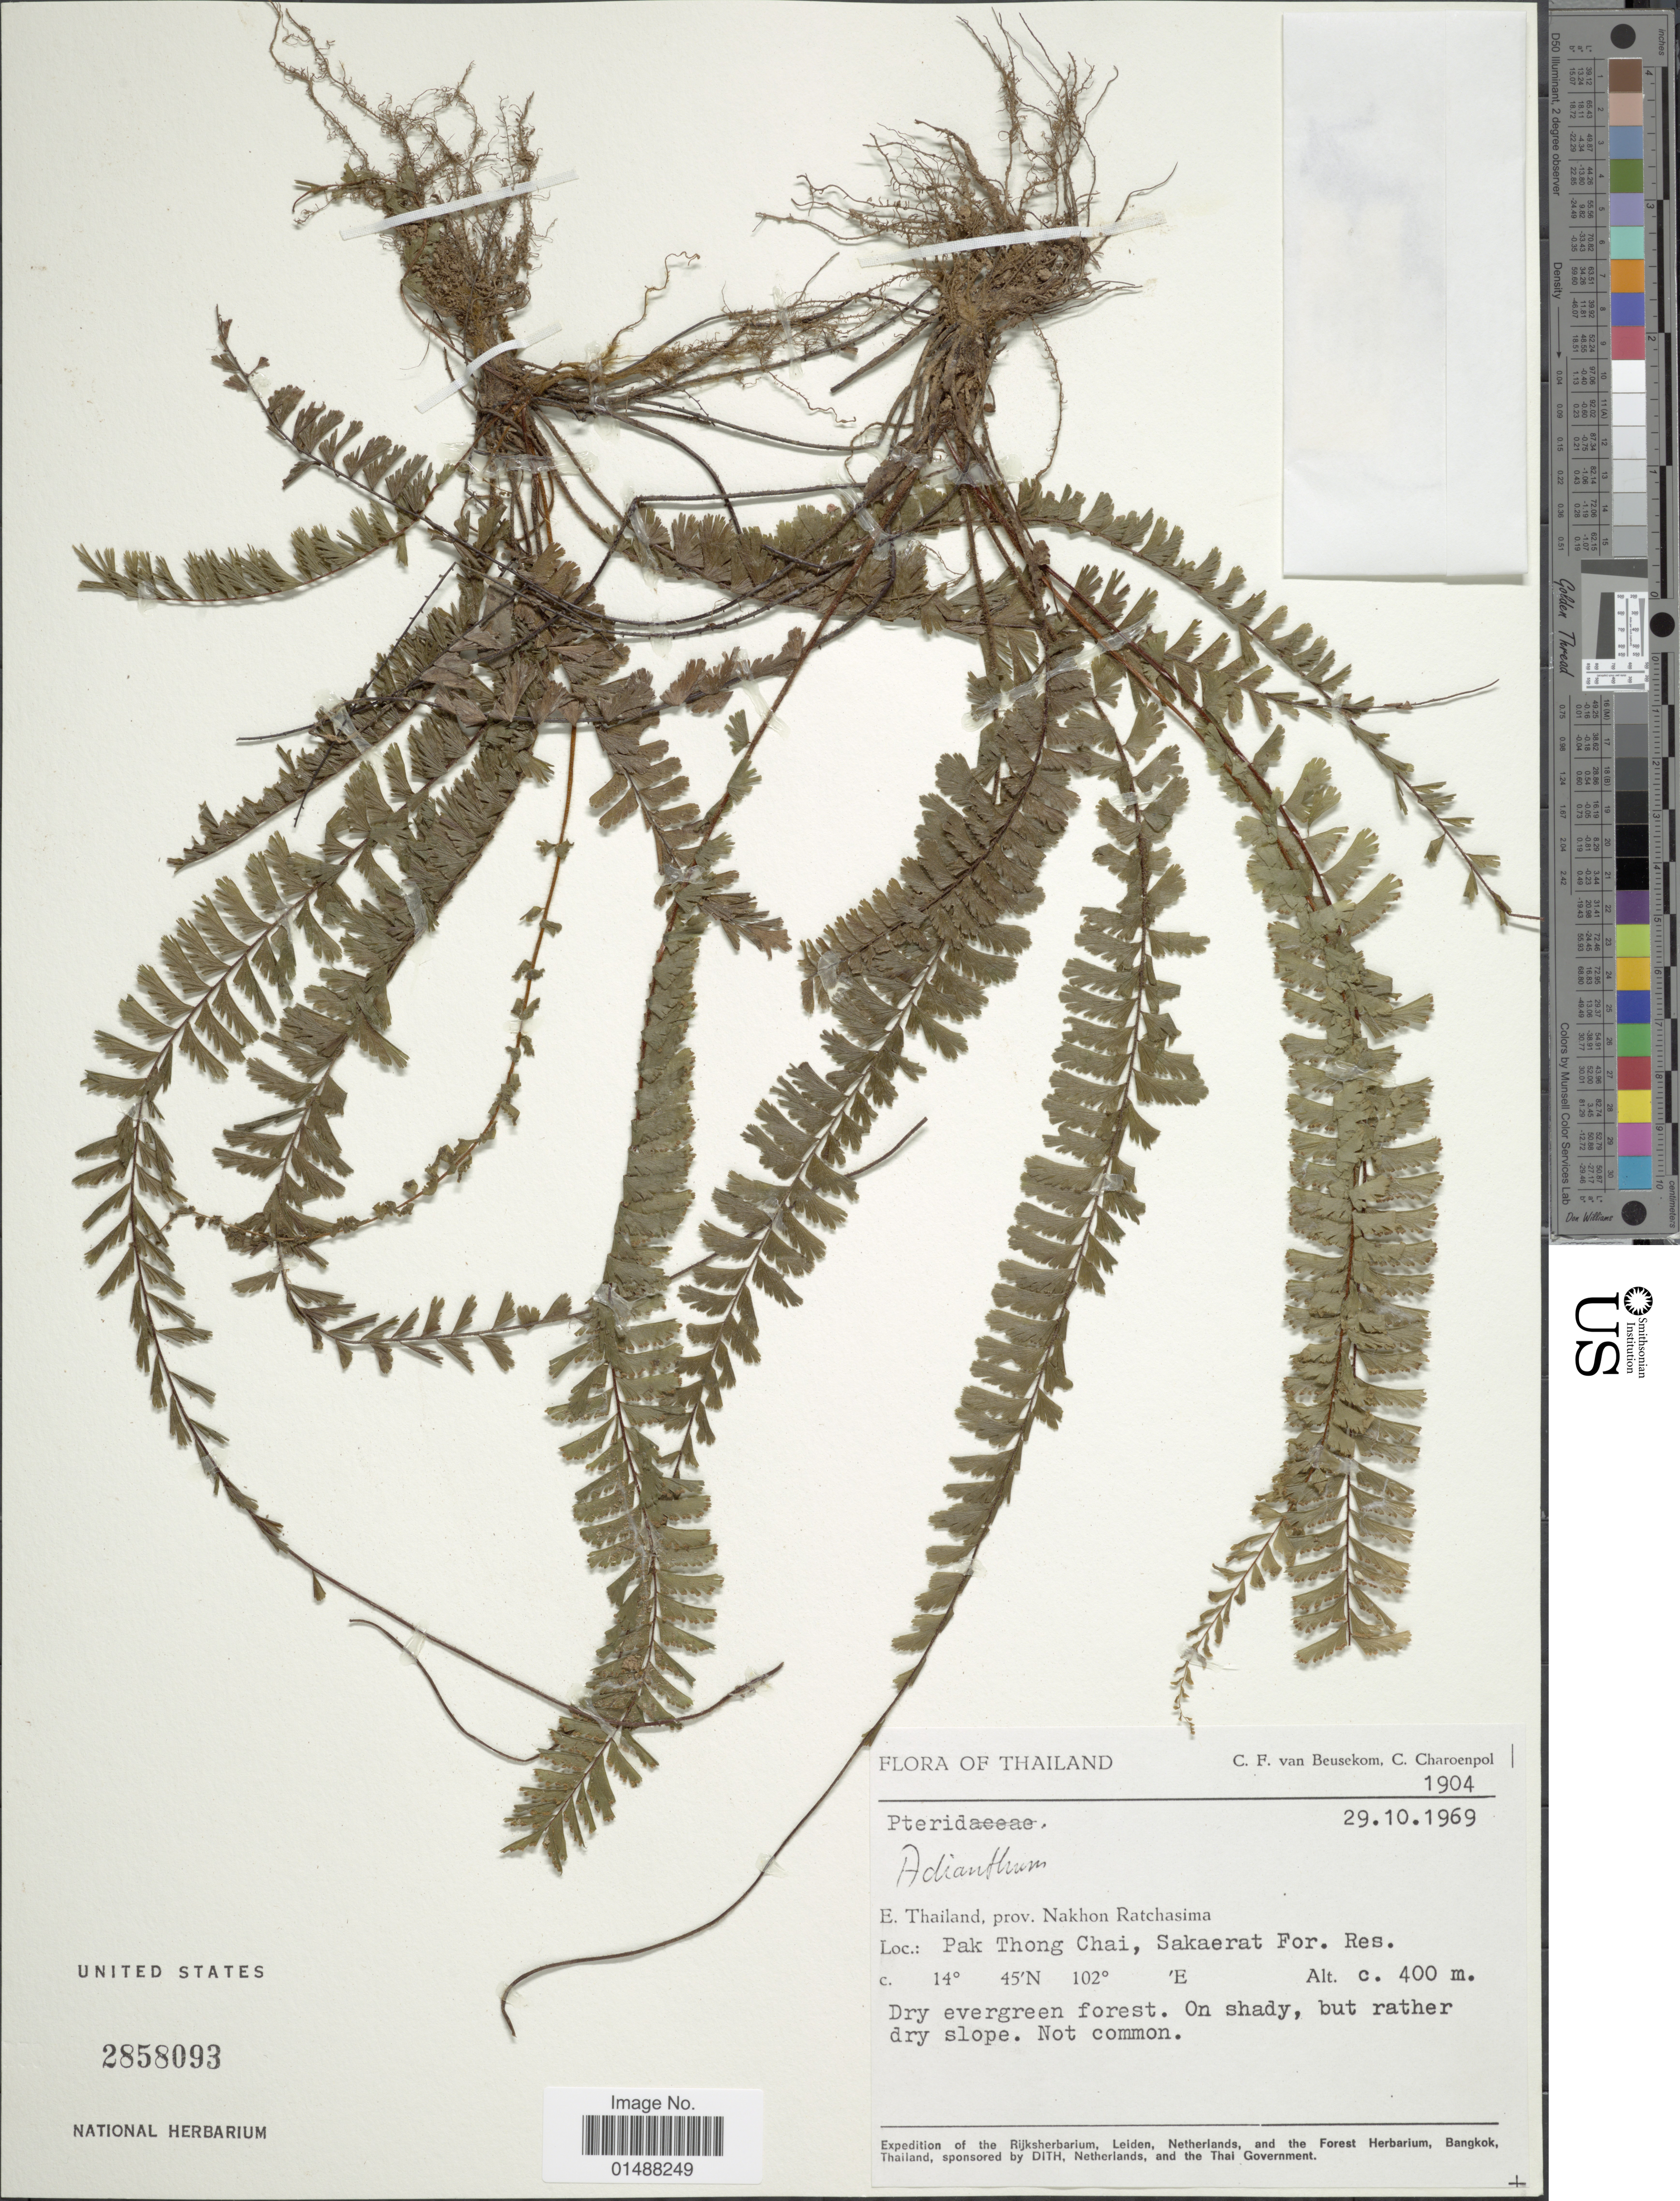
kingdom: Plantae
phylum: Tracheophyta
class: Polypodiopsida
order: Polypodiales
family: Pteridaceae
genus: Adiantum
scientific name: Adiantum caudatum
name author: L.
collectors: C. F. Beusekom & C. Charoenphol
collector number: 1904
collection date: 1969-10-29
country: Thailand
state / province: Nakhon Ratchasima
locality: E. Thailand, prov. Nakhon Ratchasima, Pak Thong Chai, Sakaerat For. Res.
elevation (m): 400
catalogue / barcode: US 2858093